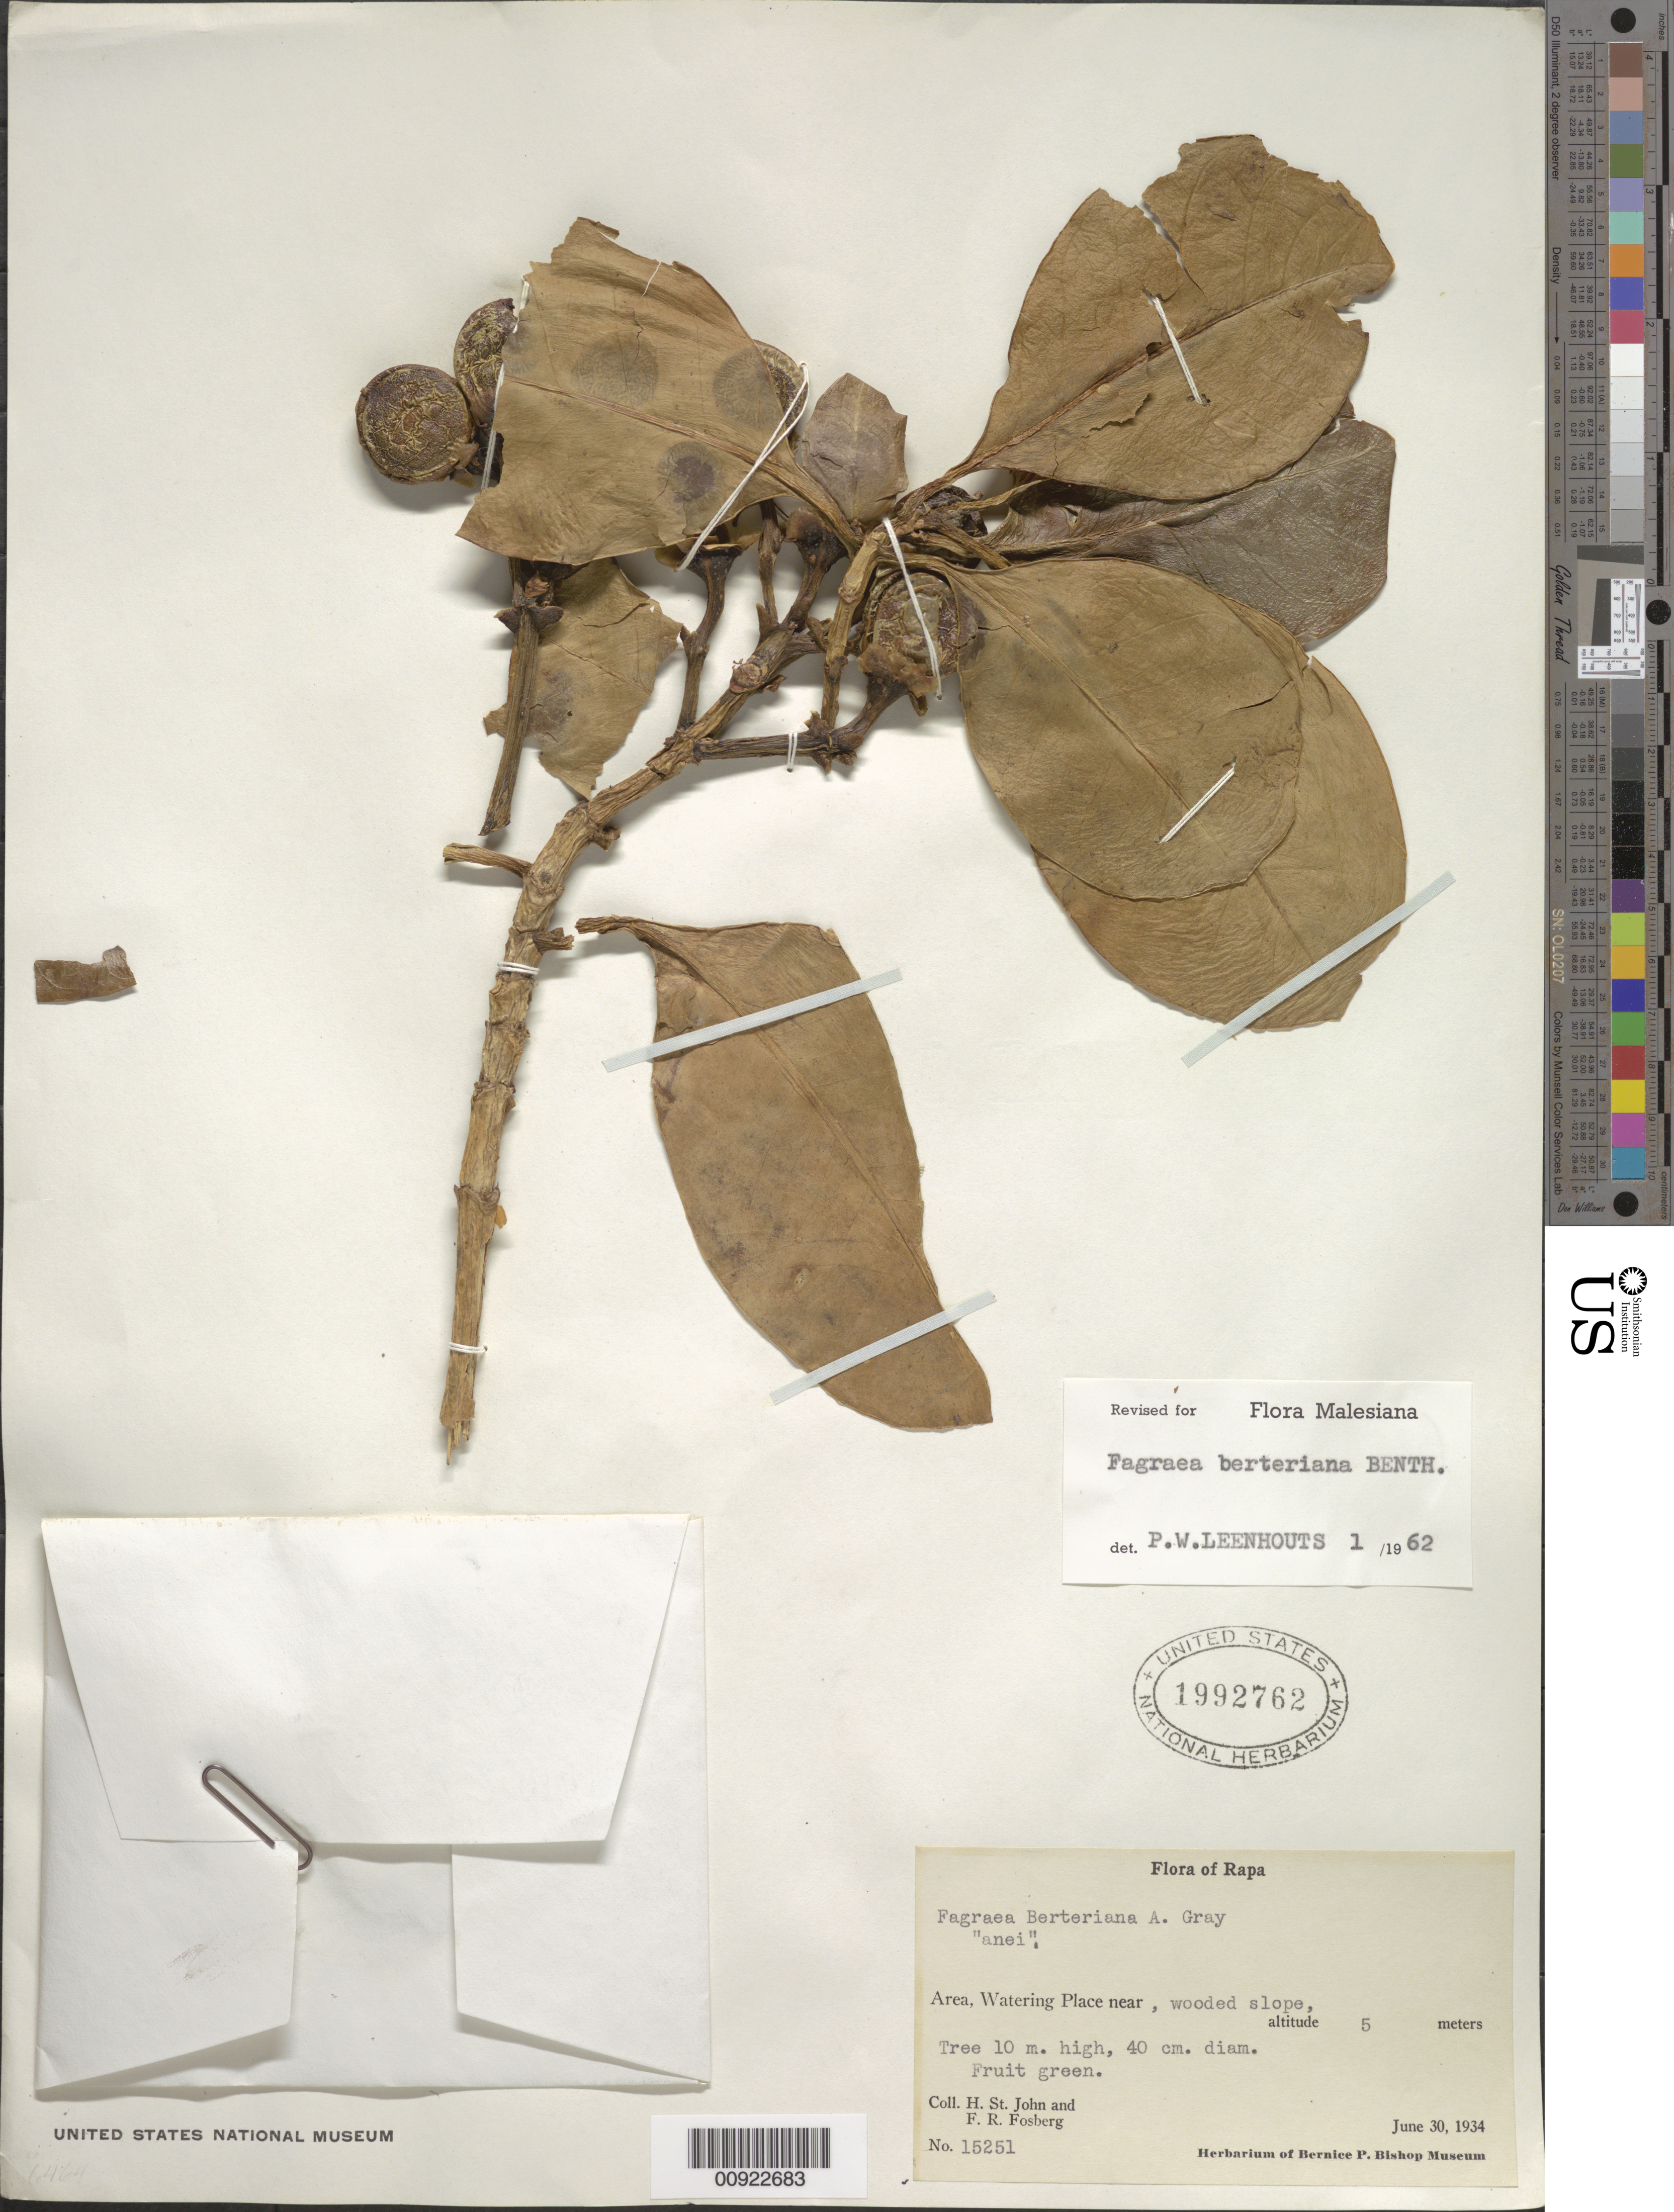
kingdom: Plantae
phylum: Tracheophyta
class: Magnoliopsida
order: Gentianales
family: Gentianaceae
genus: Fagraea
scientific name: Fagraea berteroana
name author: A. Gray ex Benth.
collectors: H. St. John & F. R. Fosberg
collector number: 15251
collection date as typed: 30 Jun 1934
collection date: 1934-06-30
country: French Polynesia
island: Tubuai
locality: Tubuai Atoll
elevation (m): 5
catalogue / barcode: US 1992762